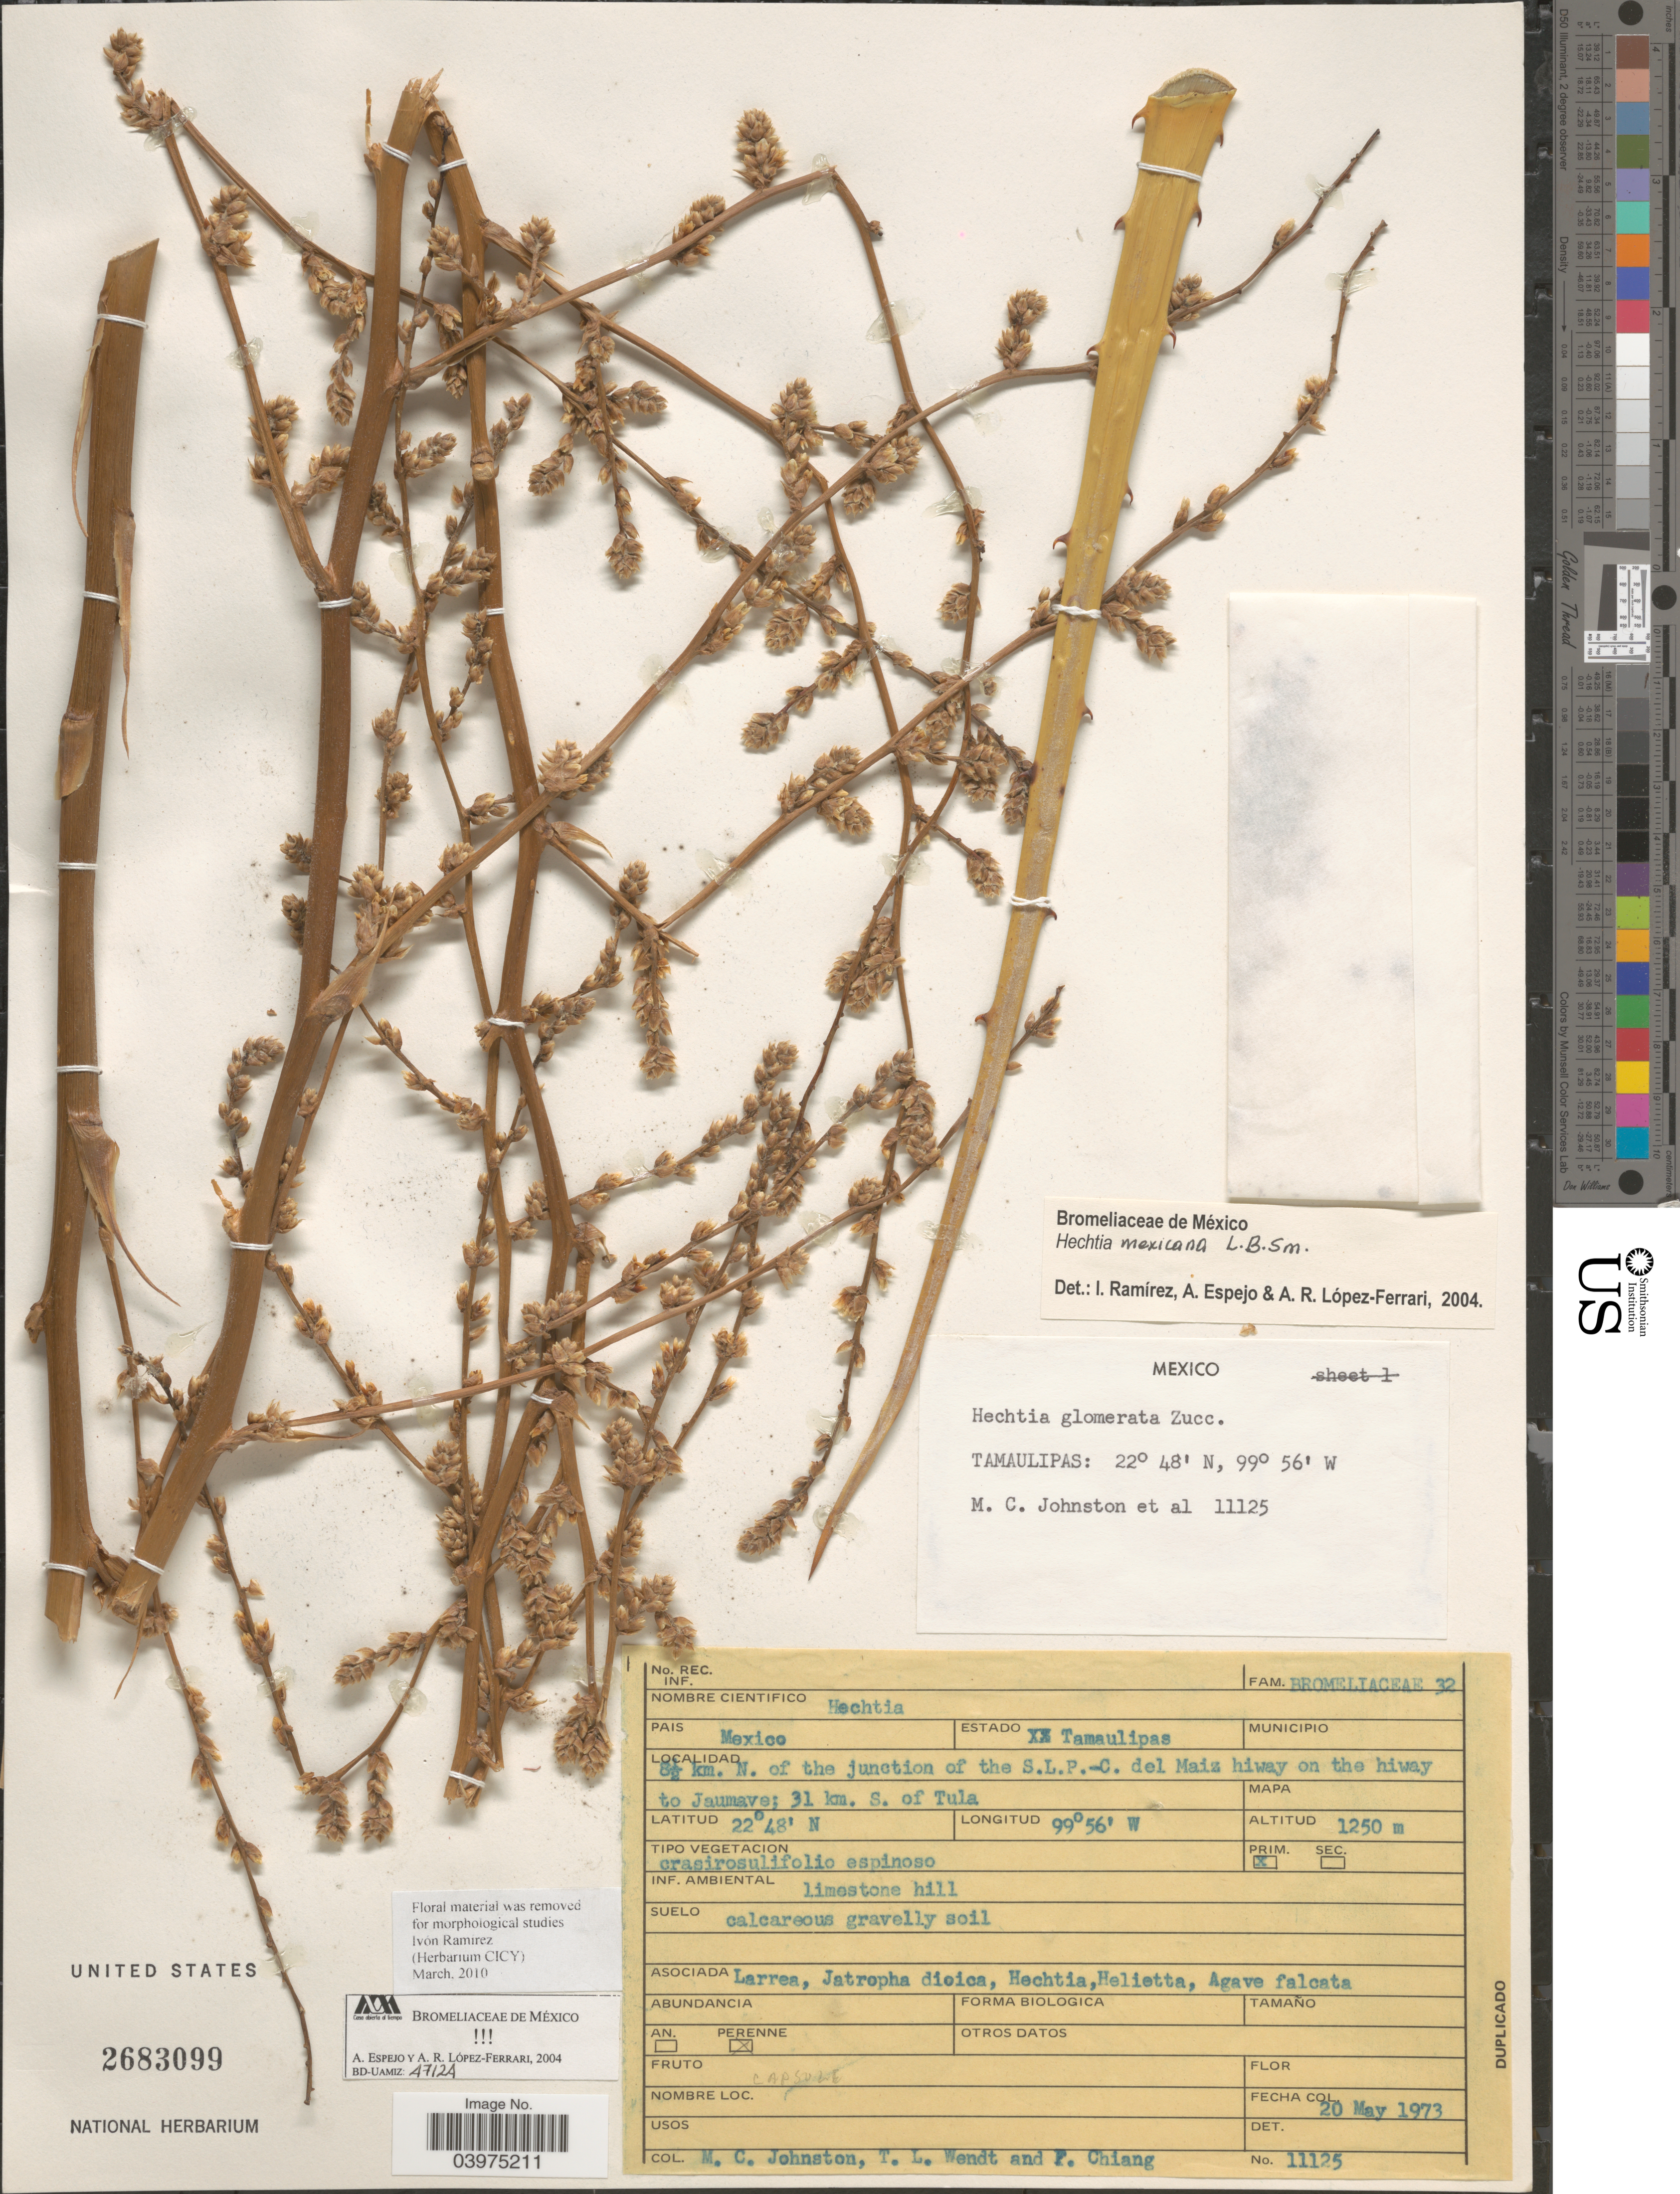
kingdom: Plantae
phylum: Tracheophyta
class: Liliopsida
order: Poales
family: Bromeliaceae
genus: Hechtia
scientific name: Hechtia mexicana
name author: L.B. Sm.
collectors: M. Johnston, T. L. Wendt & F. Chiang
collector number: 11125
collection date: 1973-05-20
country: Mexico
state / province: Tamaulipas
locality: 8½ km. N. of the junction of the S.L.P.-C. del Maiz hiway on the hiway to Jaumave; 31 km. S. of Tula.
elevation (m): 1250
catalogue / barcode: US 2683099